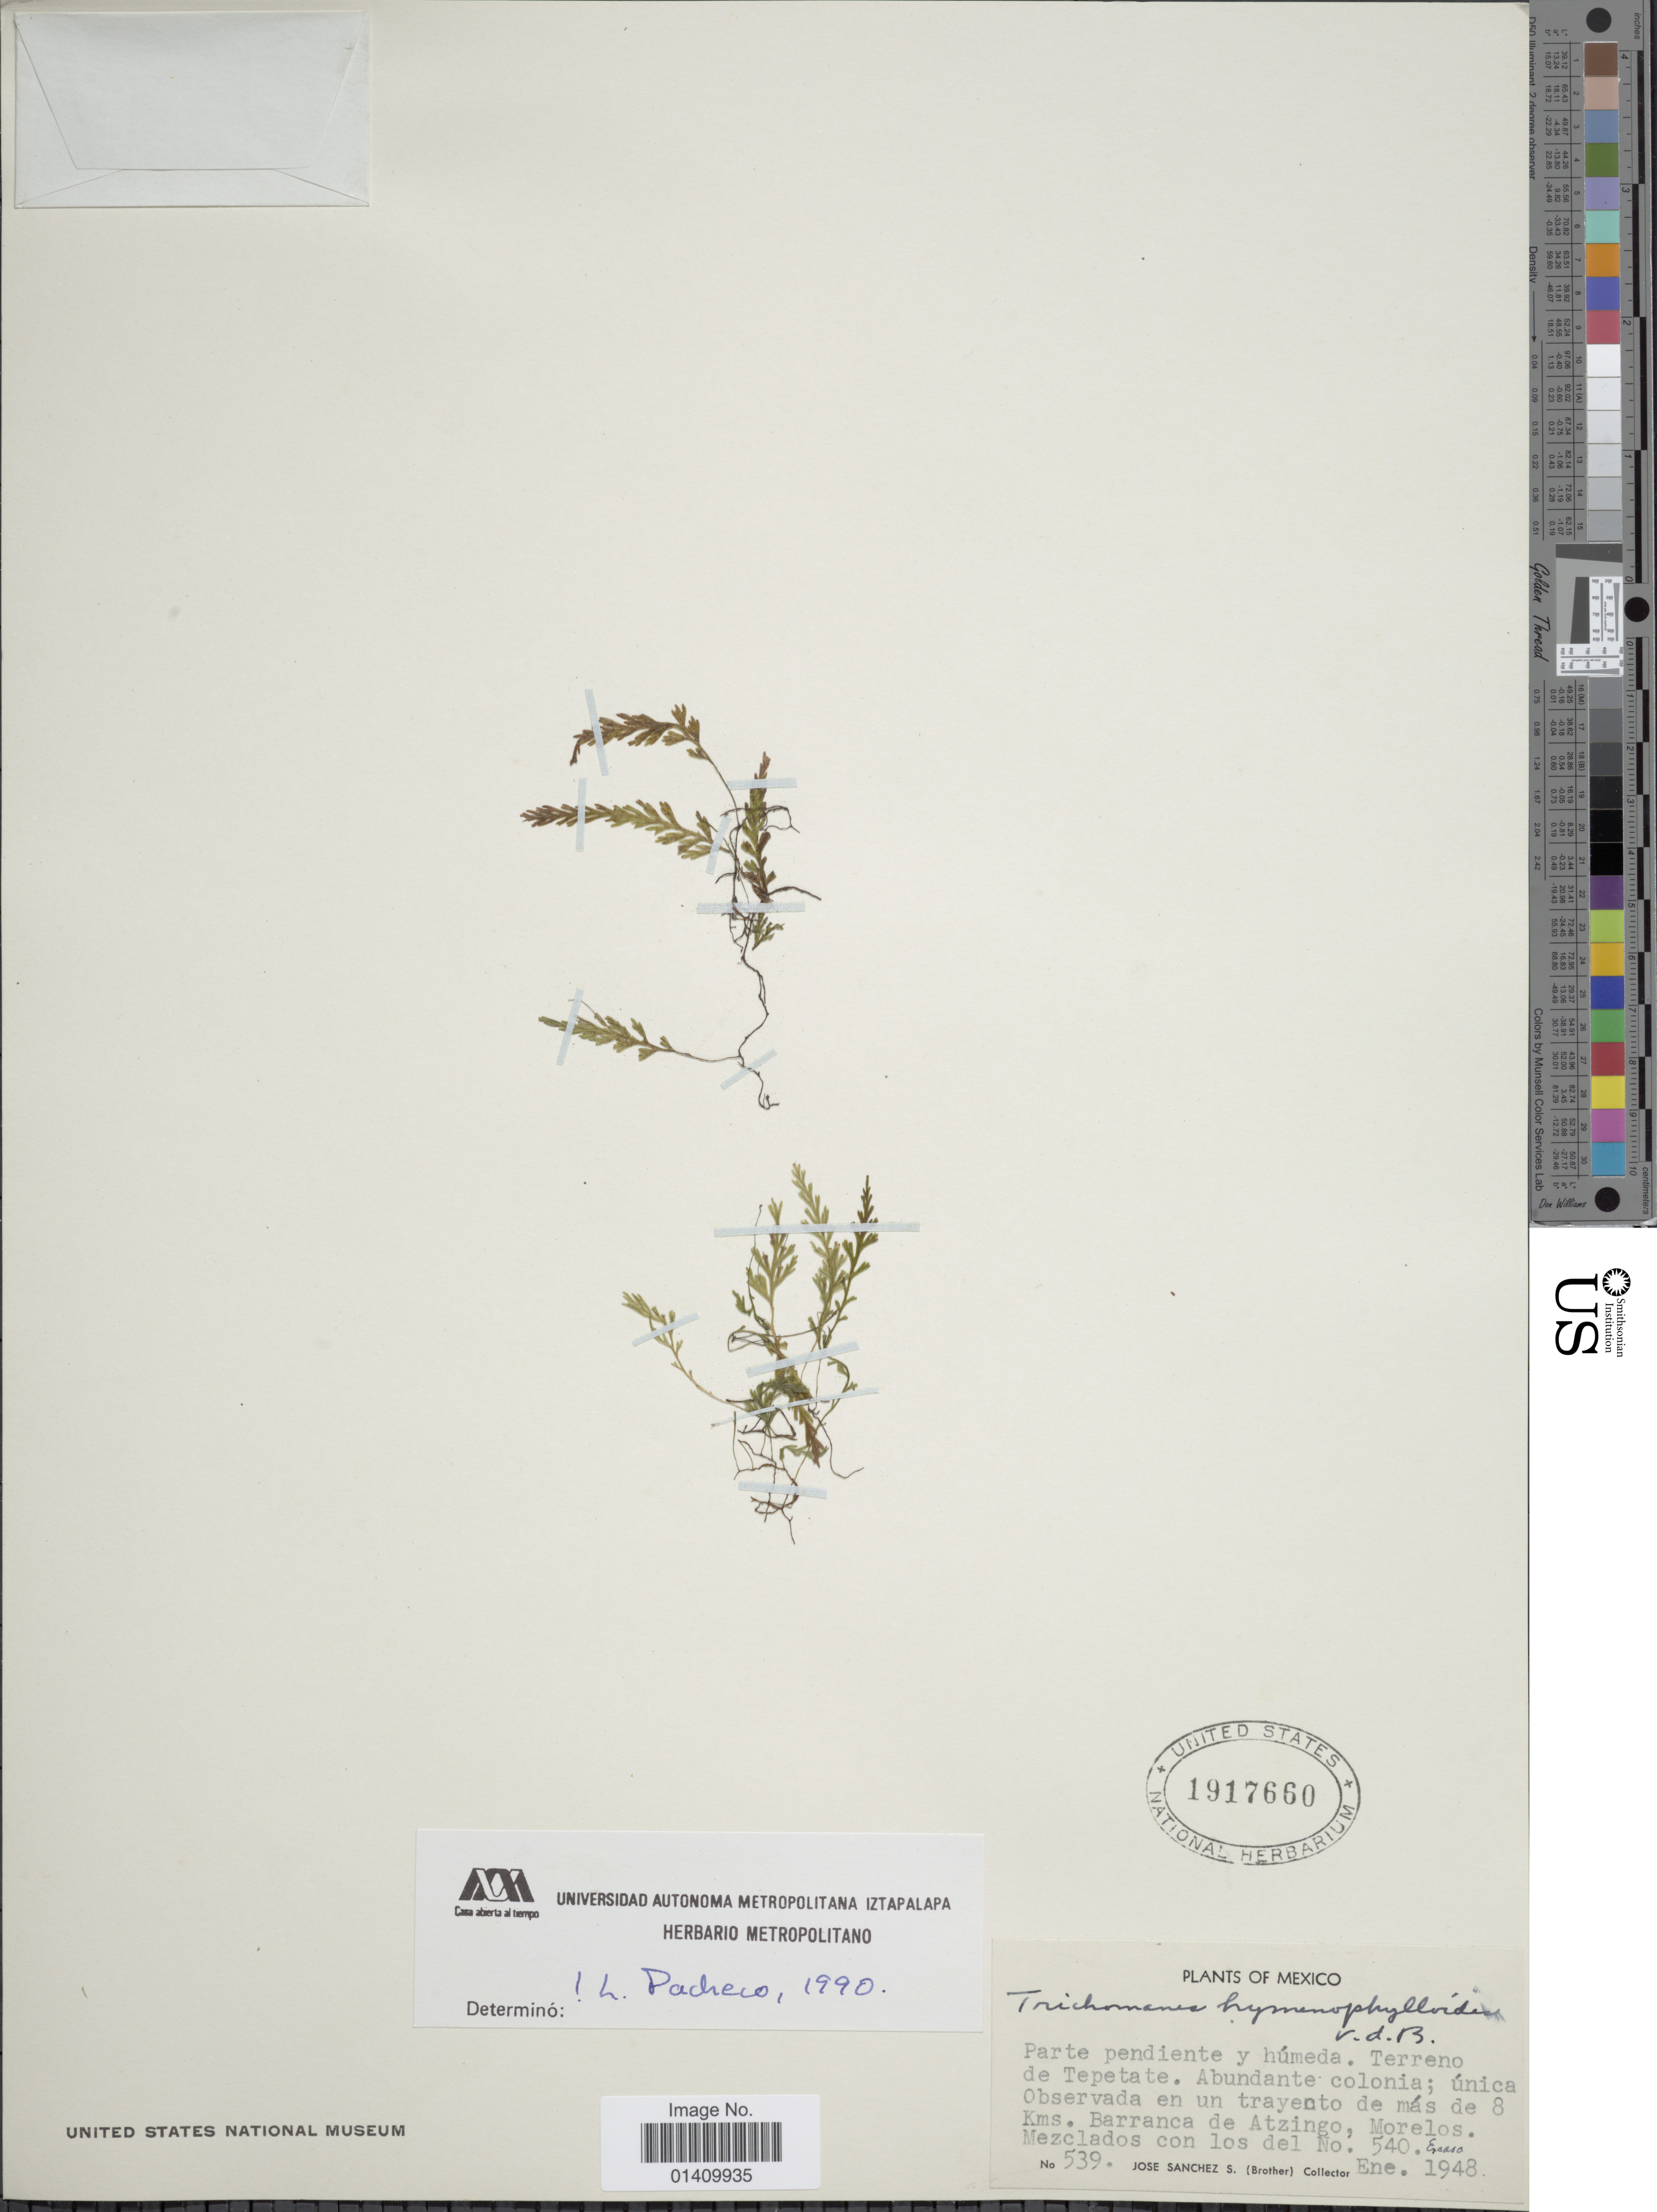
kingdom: Plantae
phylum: Tracheophyta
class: Polypodiopsida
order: Hymenophyllales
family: Hymenophyllaceae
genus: Polyphlebium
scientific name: Polyphlebium hymenophylloides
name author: (Bosch) Ebihara & Dubuisson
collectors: J. Sanchez S.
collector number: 539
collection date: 1948-01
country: Mexico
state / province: Morelos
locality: Terrano de Tepetate. Abundante colonia; unica Observada en un trayecto de mas de 8 kms. Barranca de Atzingo, Morelos. Mezclados con los del No. 540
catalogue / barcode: US 1917660